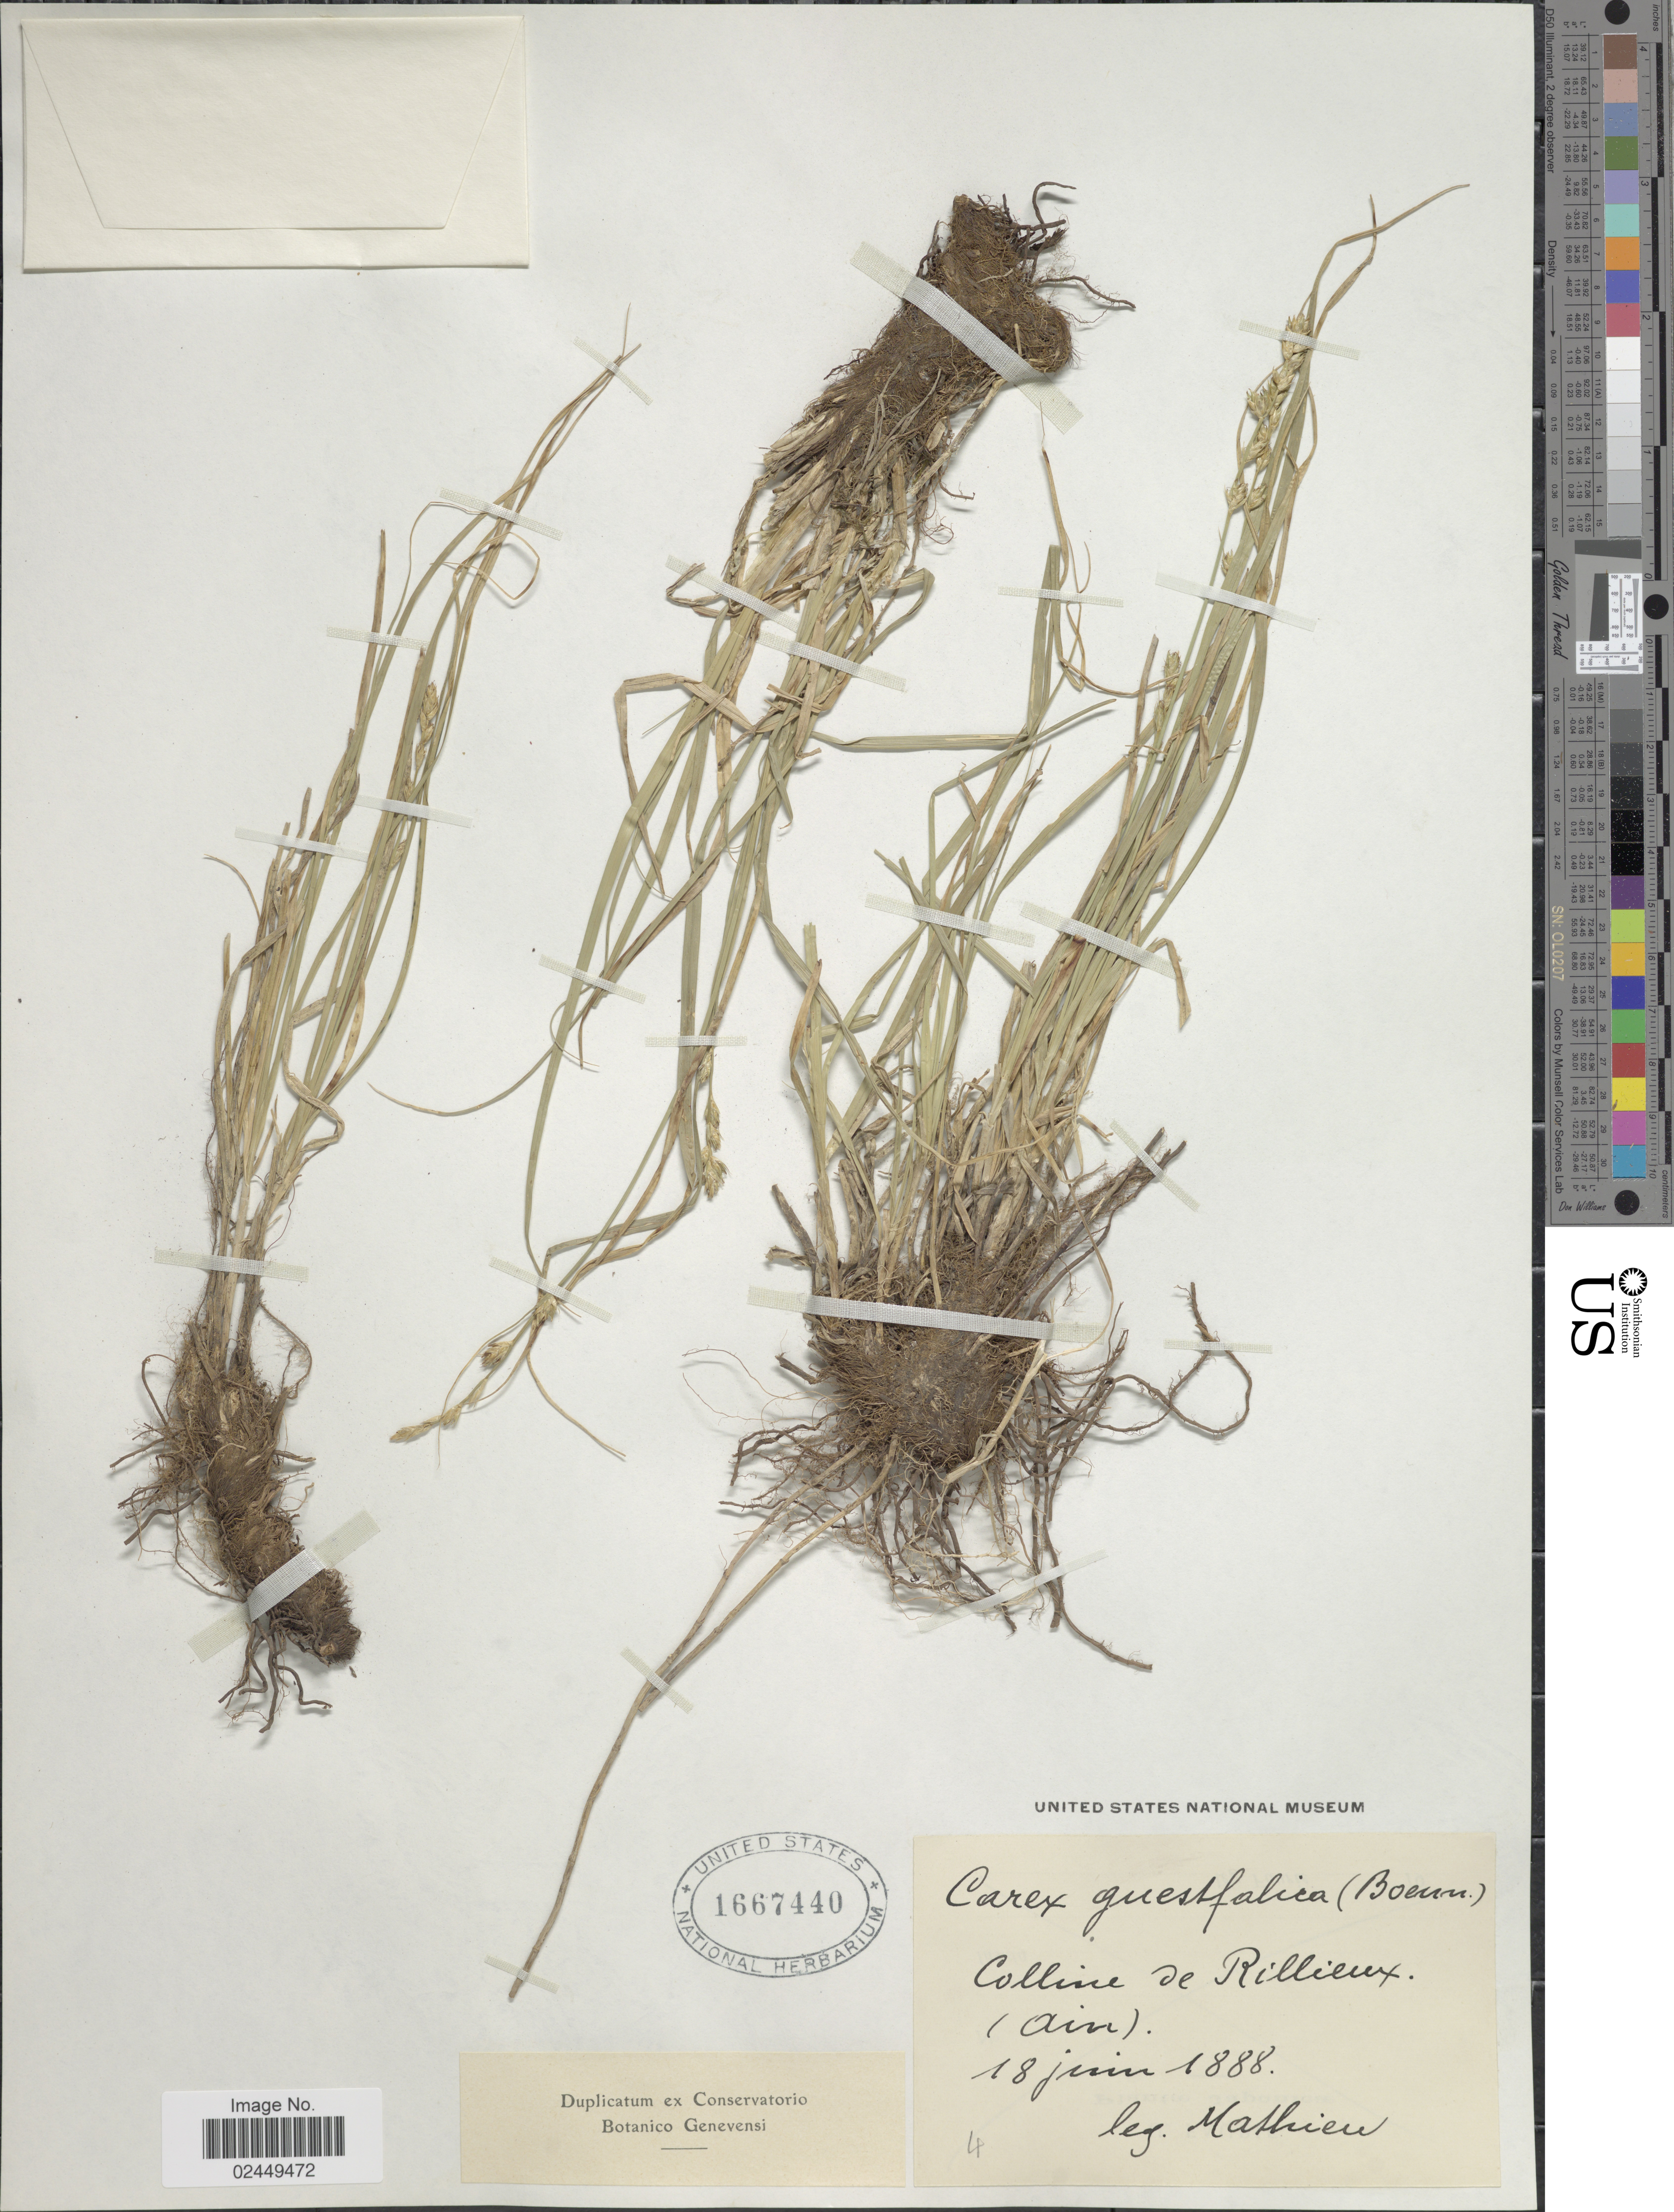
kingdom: Plantae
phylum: Tracheophyta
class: Liliopsida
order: Poales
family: Cyperaceae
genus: Carex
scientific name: Carex divulsa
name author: Stokes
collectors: Mathieu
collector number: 4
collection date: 1888-06-18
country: France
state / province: Auvergne-Rhône-Alpes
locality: Colline de Rilleiux (Ain).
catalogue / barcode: US 1667440